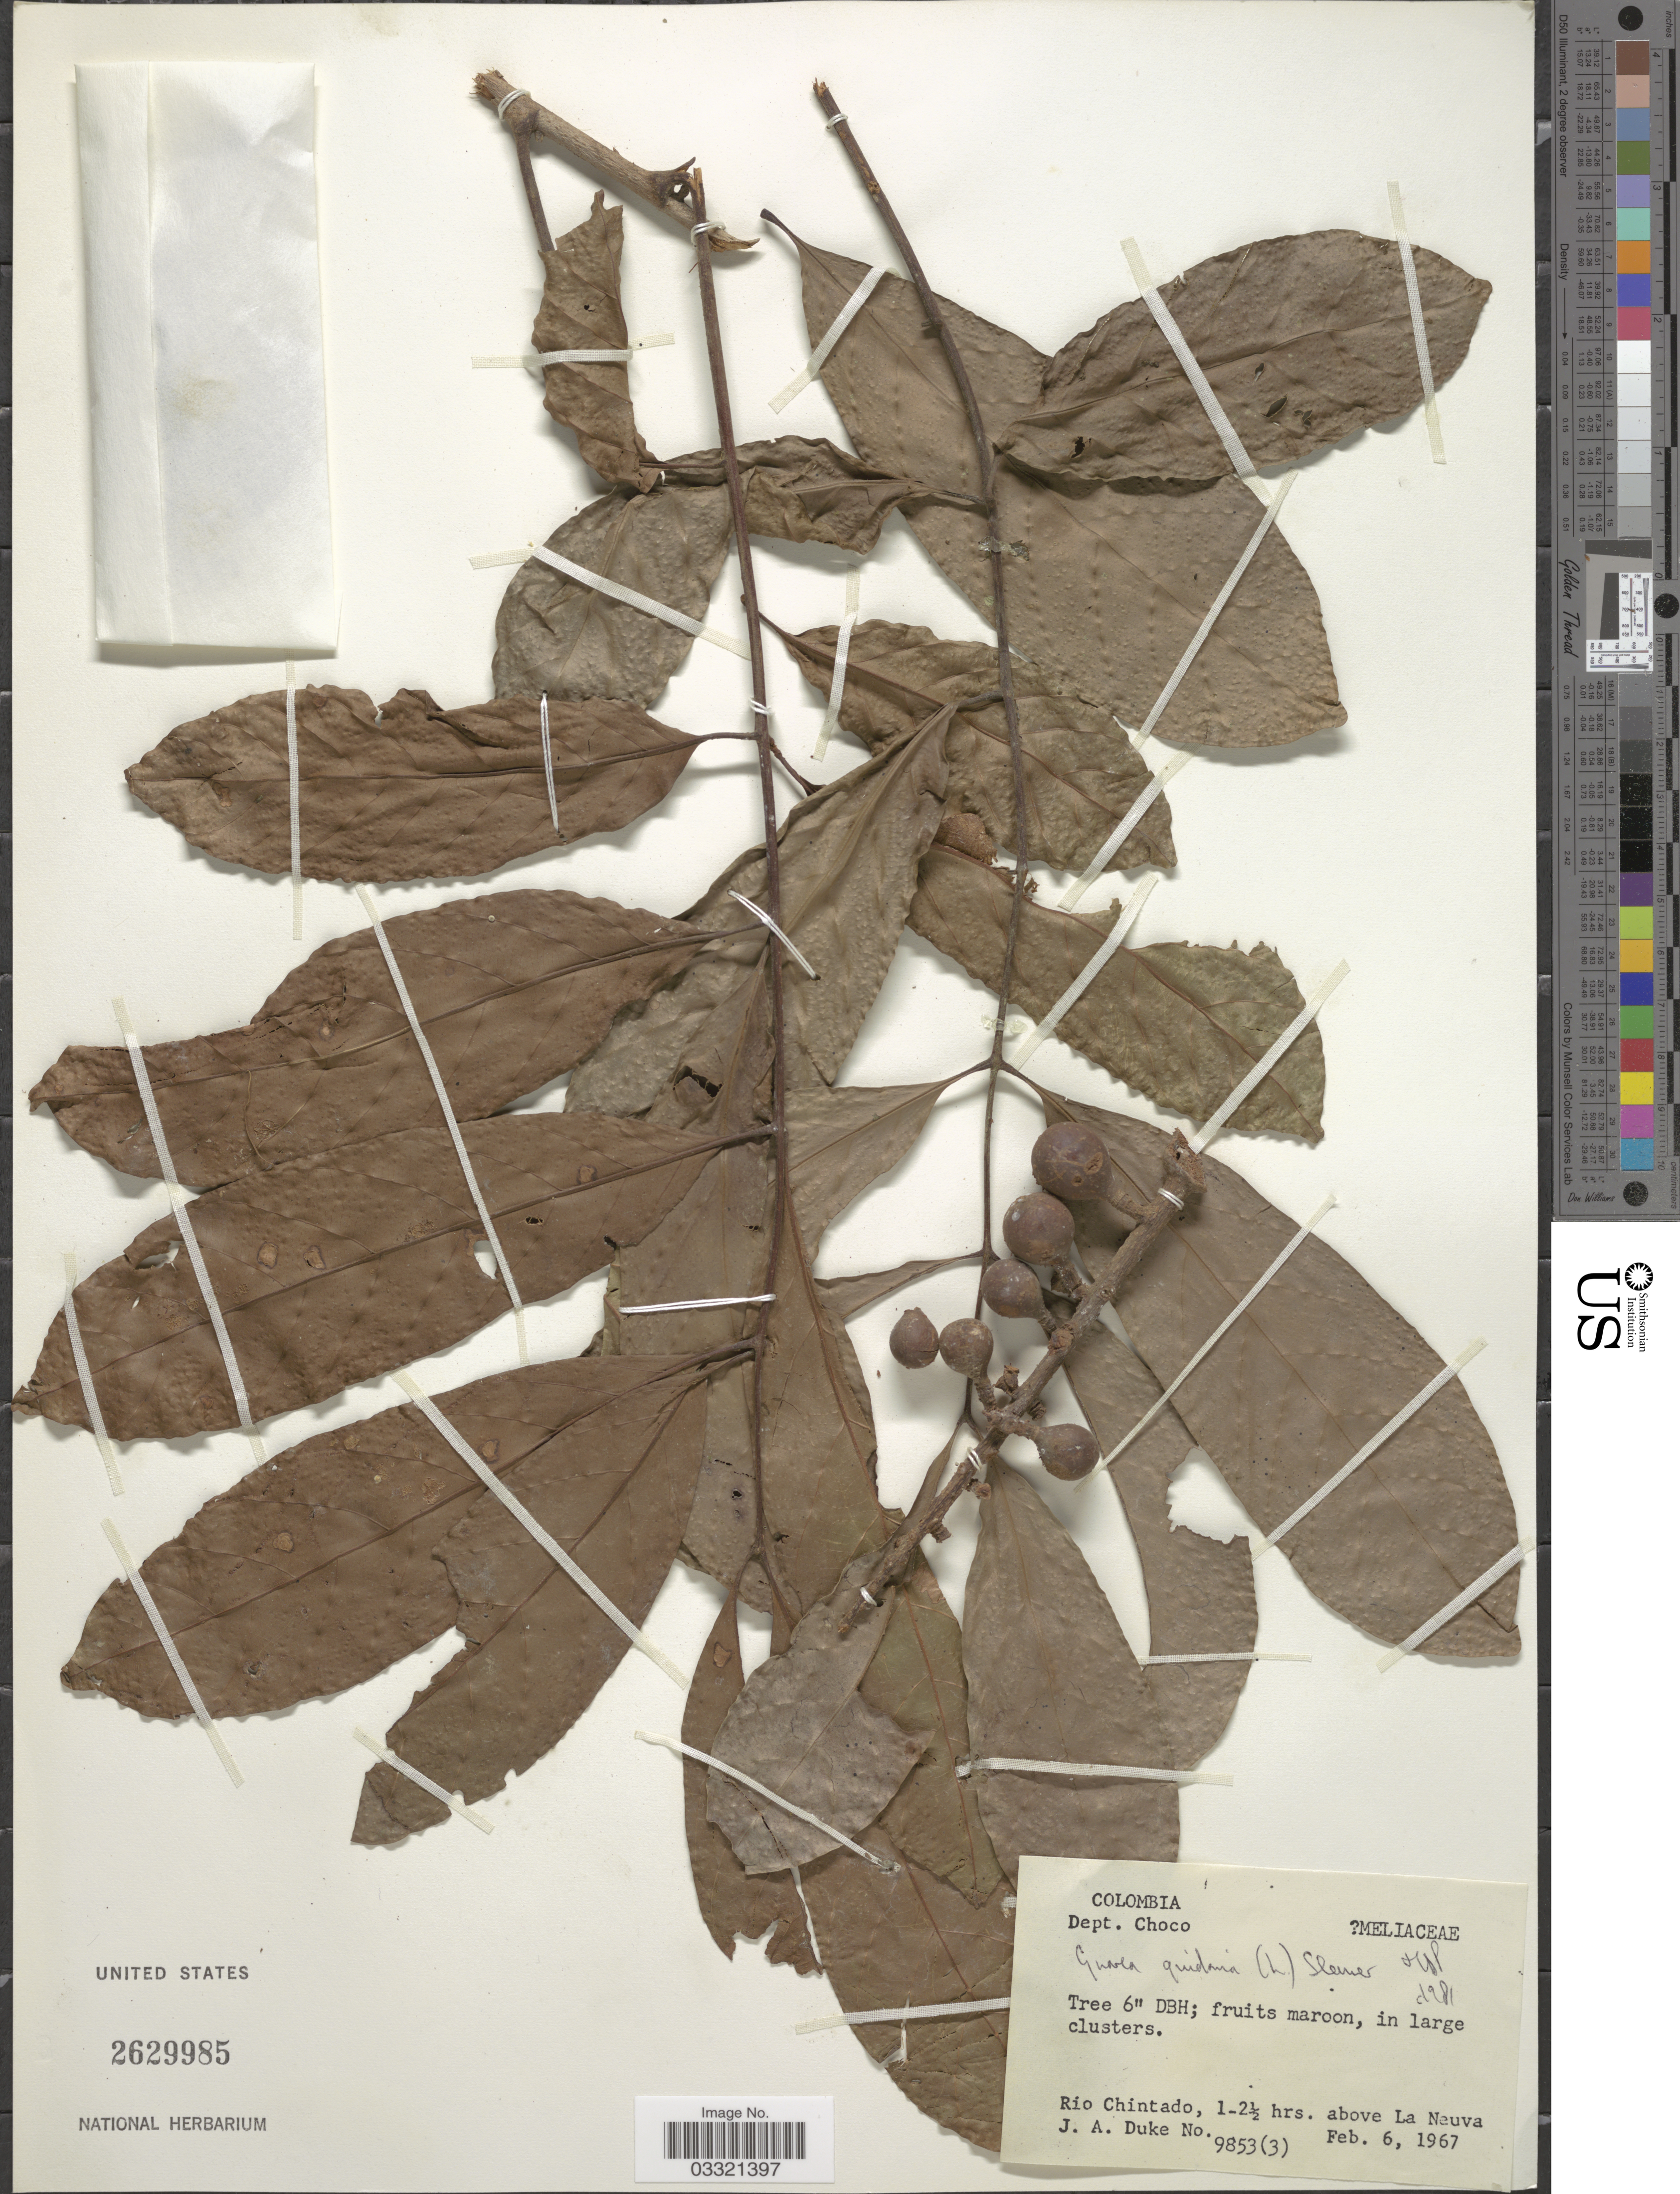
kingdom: Plantae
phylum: Tracheophyta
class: Magnoliopsida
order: Sapindales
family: Meliaceae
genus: Guarea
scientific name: Guarea guidonia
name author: (L.) Sleumer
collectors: J. A. Duke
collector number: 9853(3)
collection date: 1967-02-06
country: Colombia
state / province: Chocó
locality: Dept. Choco. Rio Chintado, 1-2½ hrs. above La Neuva.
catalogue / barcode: US 2629985